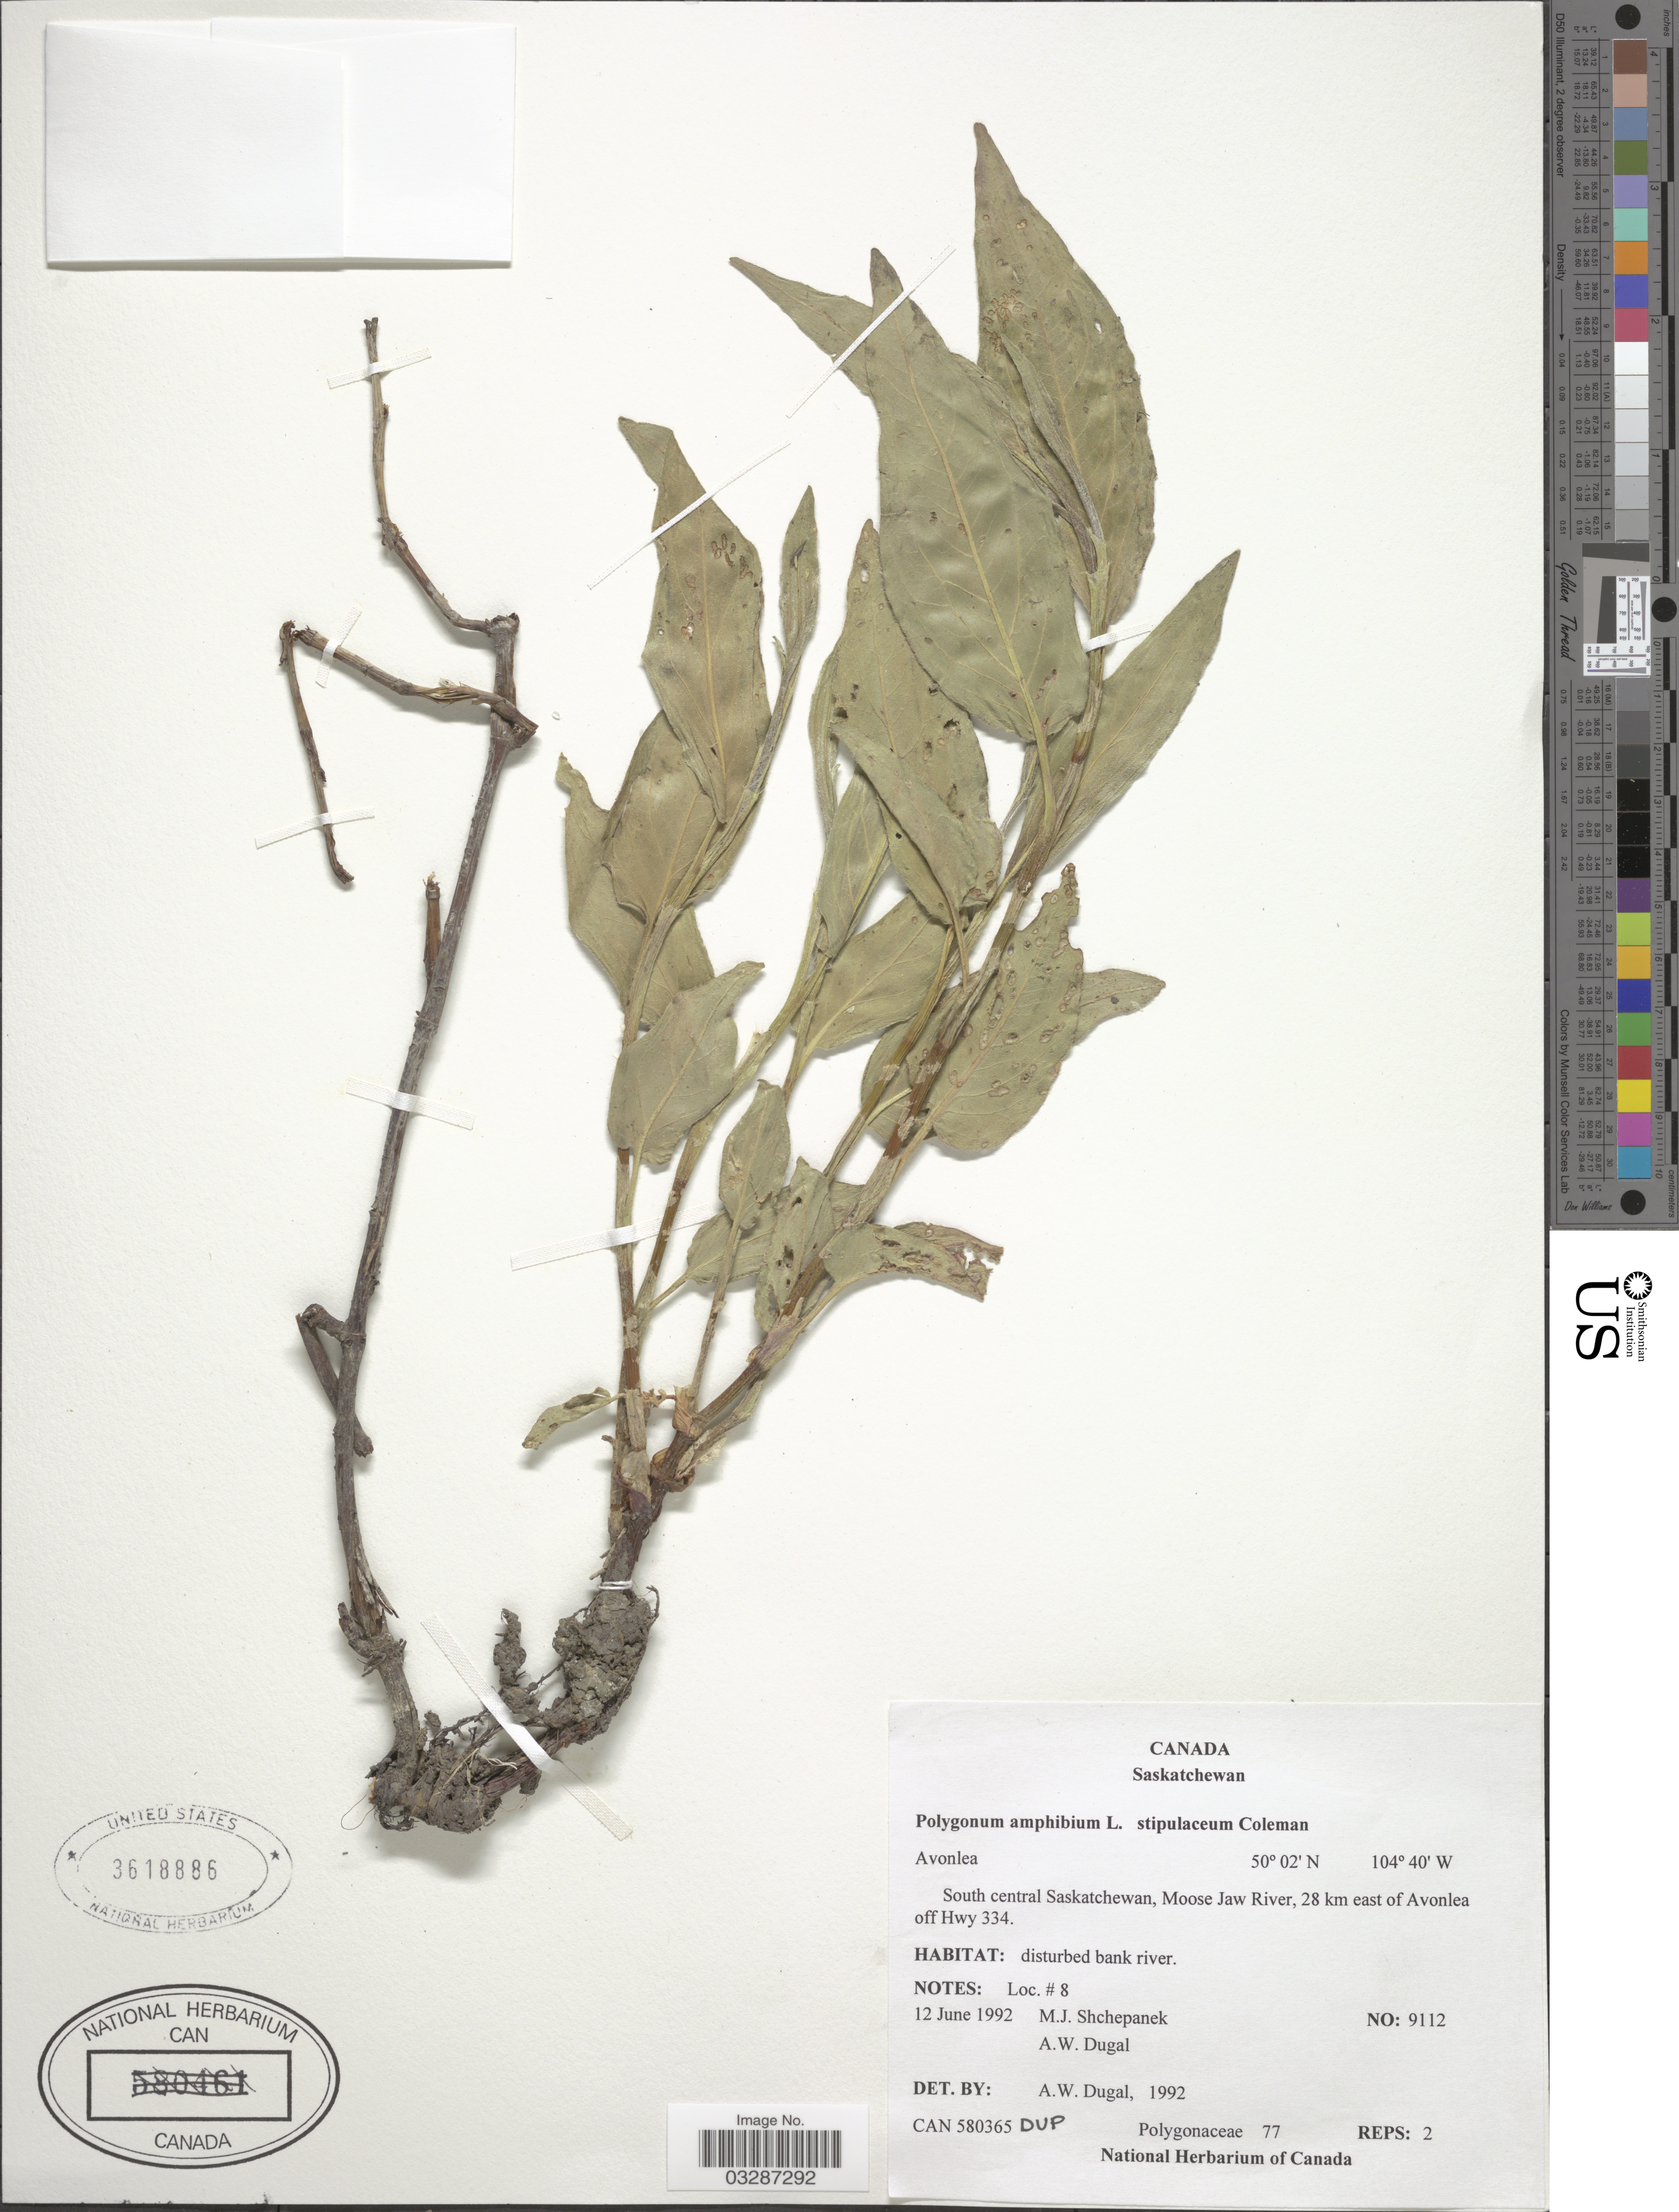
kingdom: Plantae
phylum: Tracheophyta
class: Magnoliopsida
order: Caryophyllales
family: Polygonaceae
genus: Persicaria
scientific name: Persicaria amphibia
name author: (L.) Delarbre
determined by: Atha, D. E.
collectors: M. Shchepanek & A. Dugal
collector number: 9112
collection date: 1992-06-12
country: Canada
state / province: Saskatchewan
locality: South central Saskatchewan, Moose Jaw River, 28 km east of Avonlea off Hwy 334.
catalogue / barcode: US 3618886